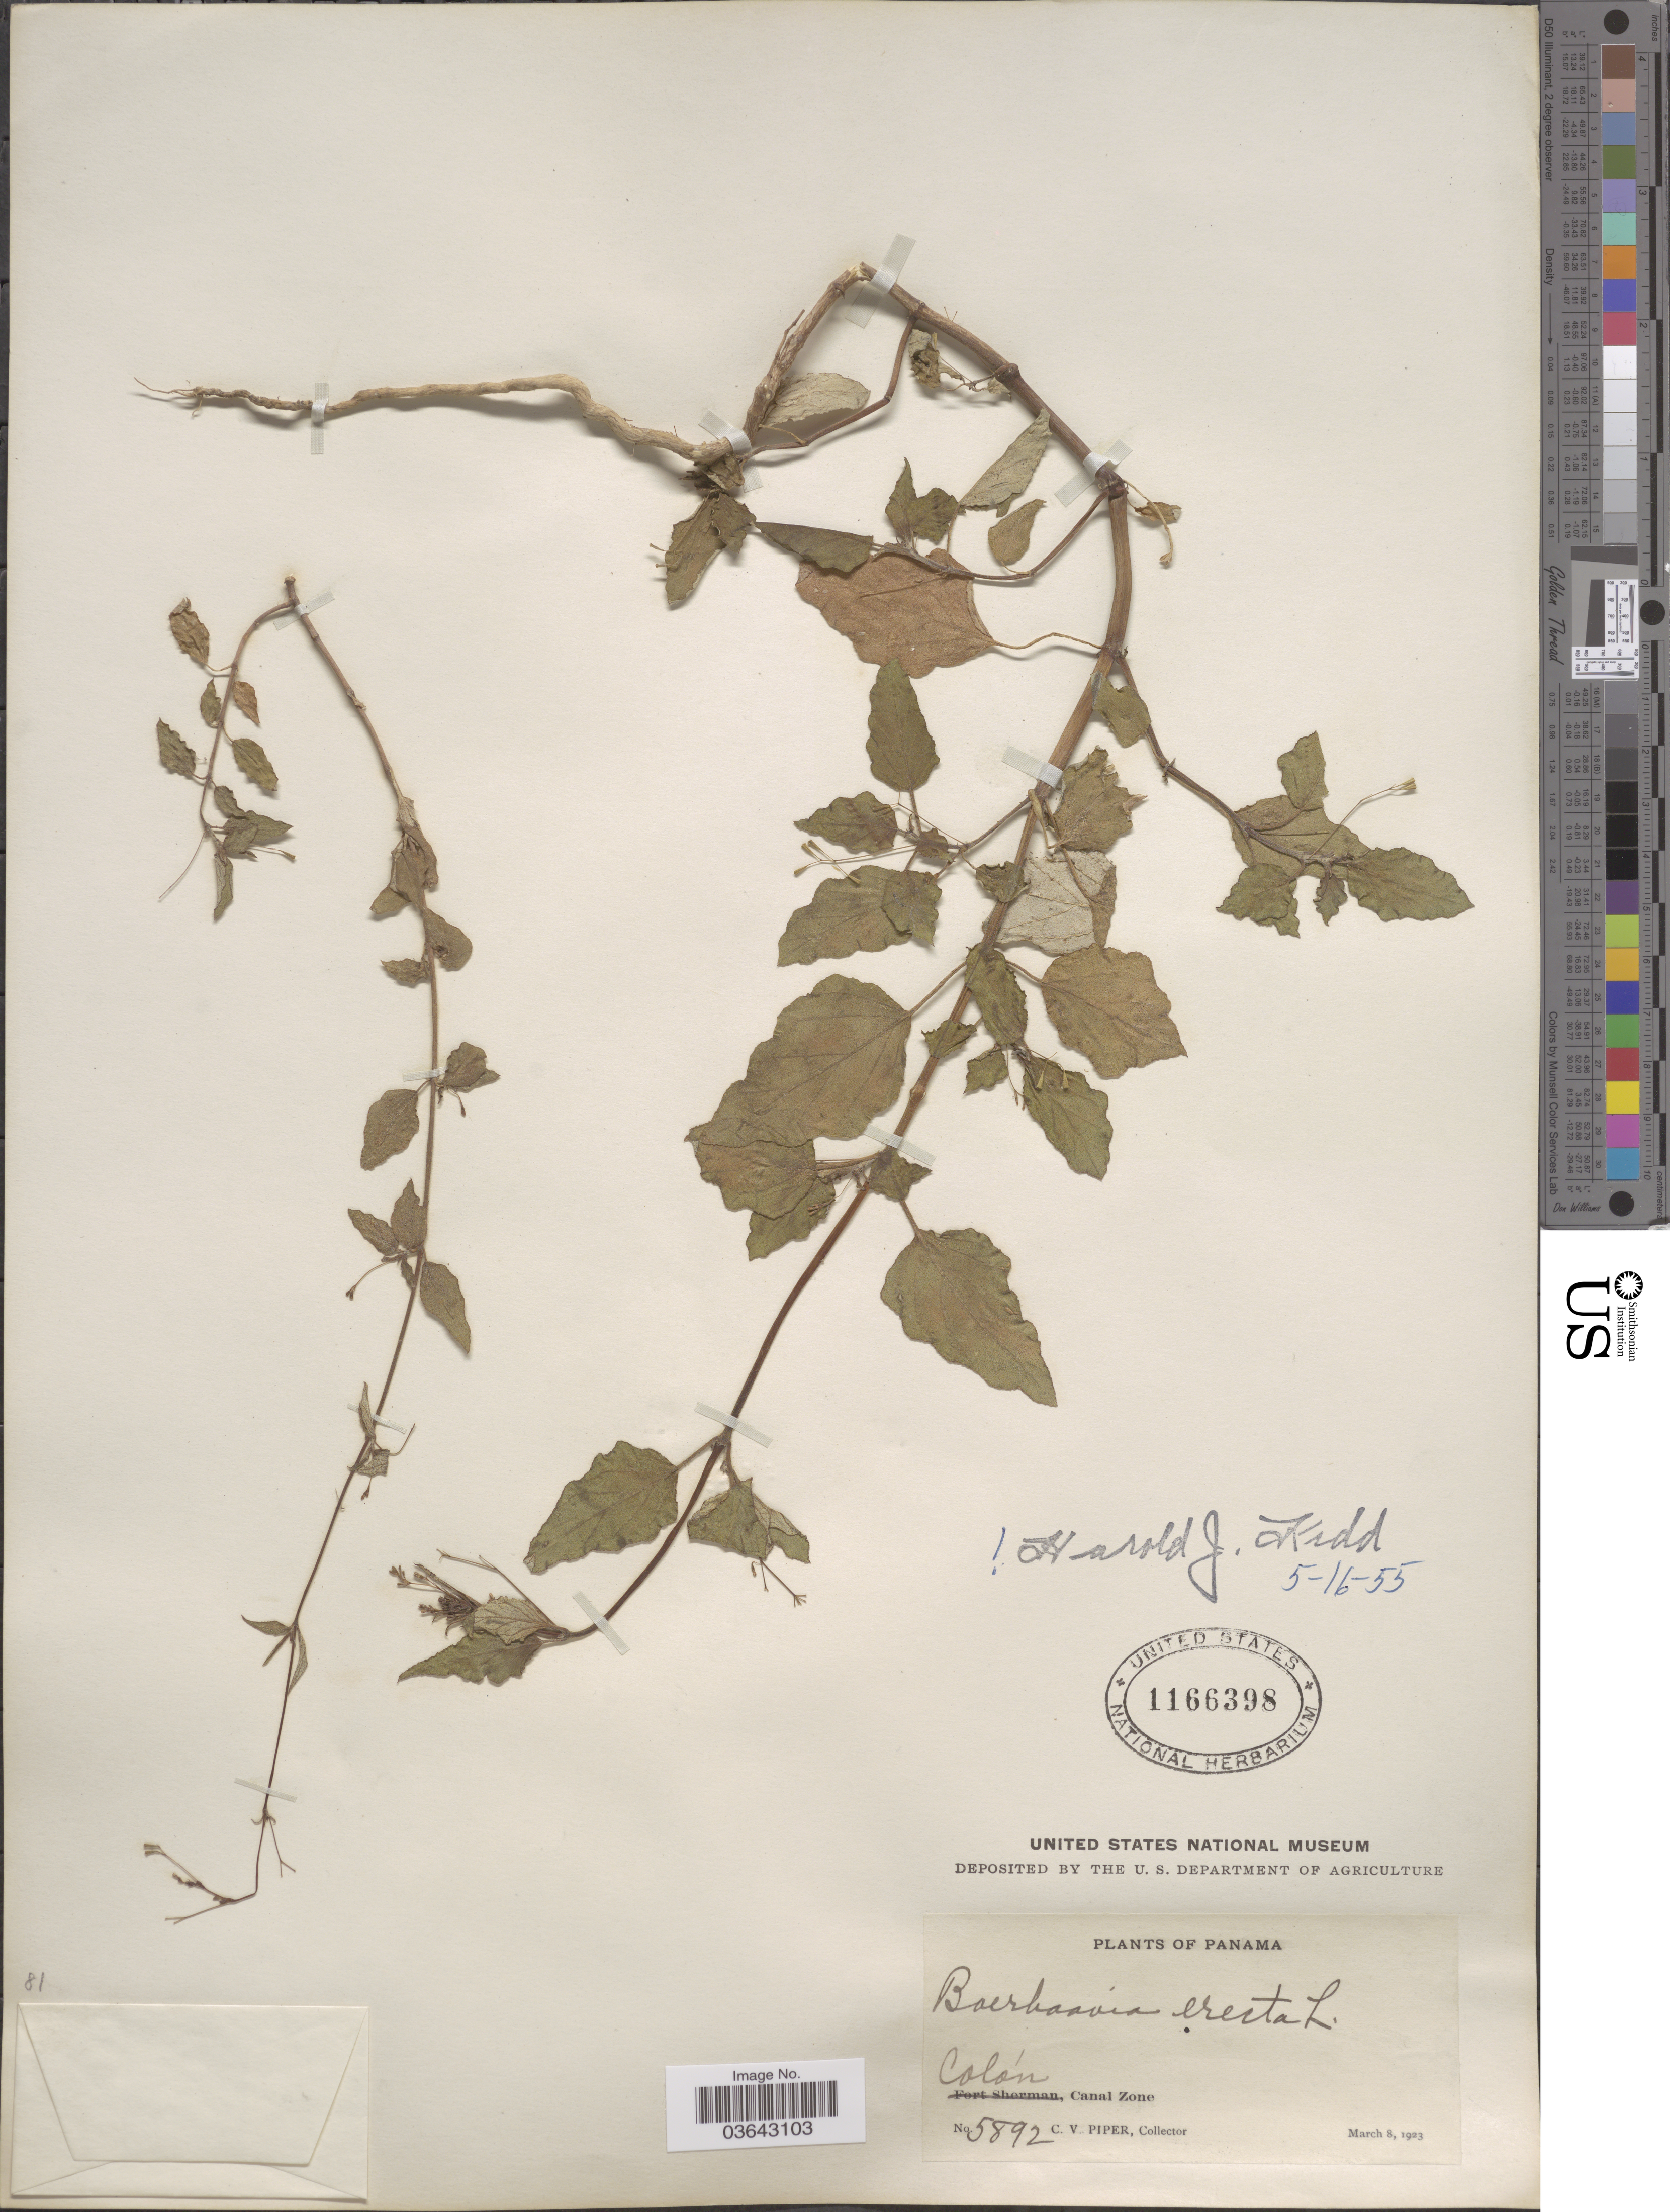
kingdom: Plantae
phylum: Tracheophyta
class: Magnoliopsida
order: Caryophyllales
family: Nyctaginaceae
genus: Boerhavia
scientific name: Boerhavia erecta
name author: L.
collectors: C. V. Piper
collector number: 5892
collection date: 1923-03-08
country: Panama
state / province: Colón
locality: Colón, Canal Zone.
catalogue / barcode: US 1166398